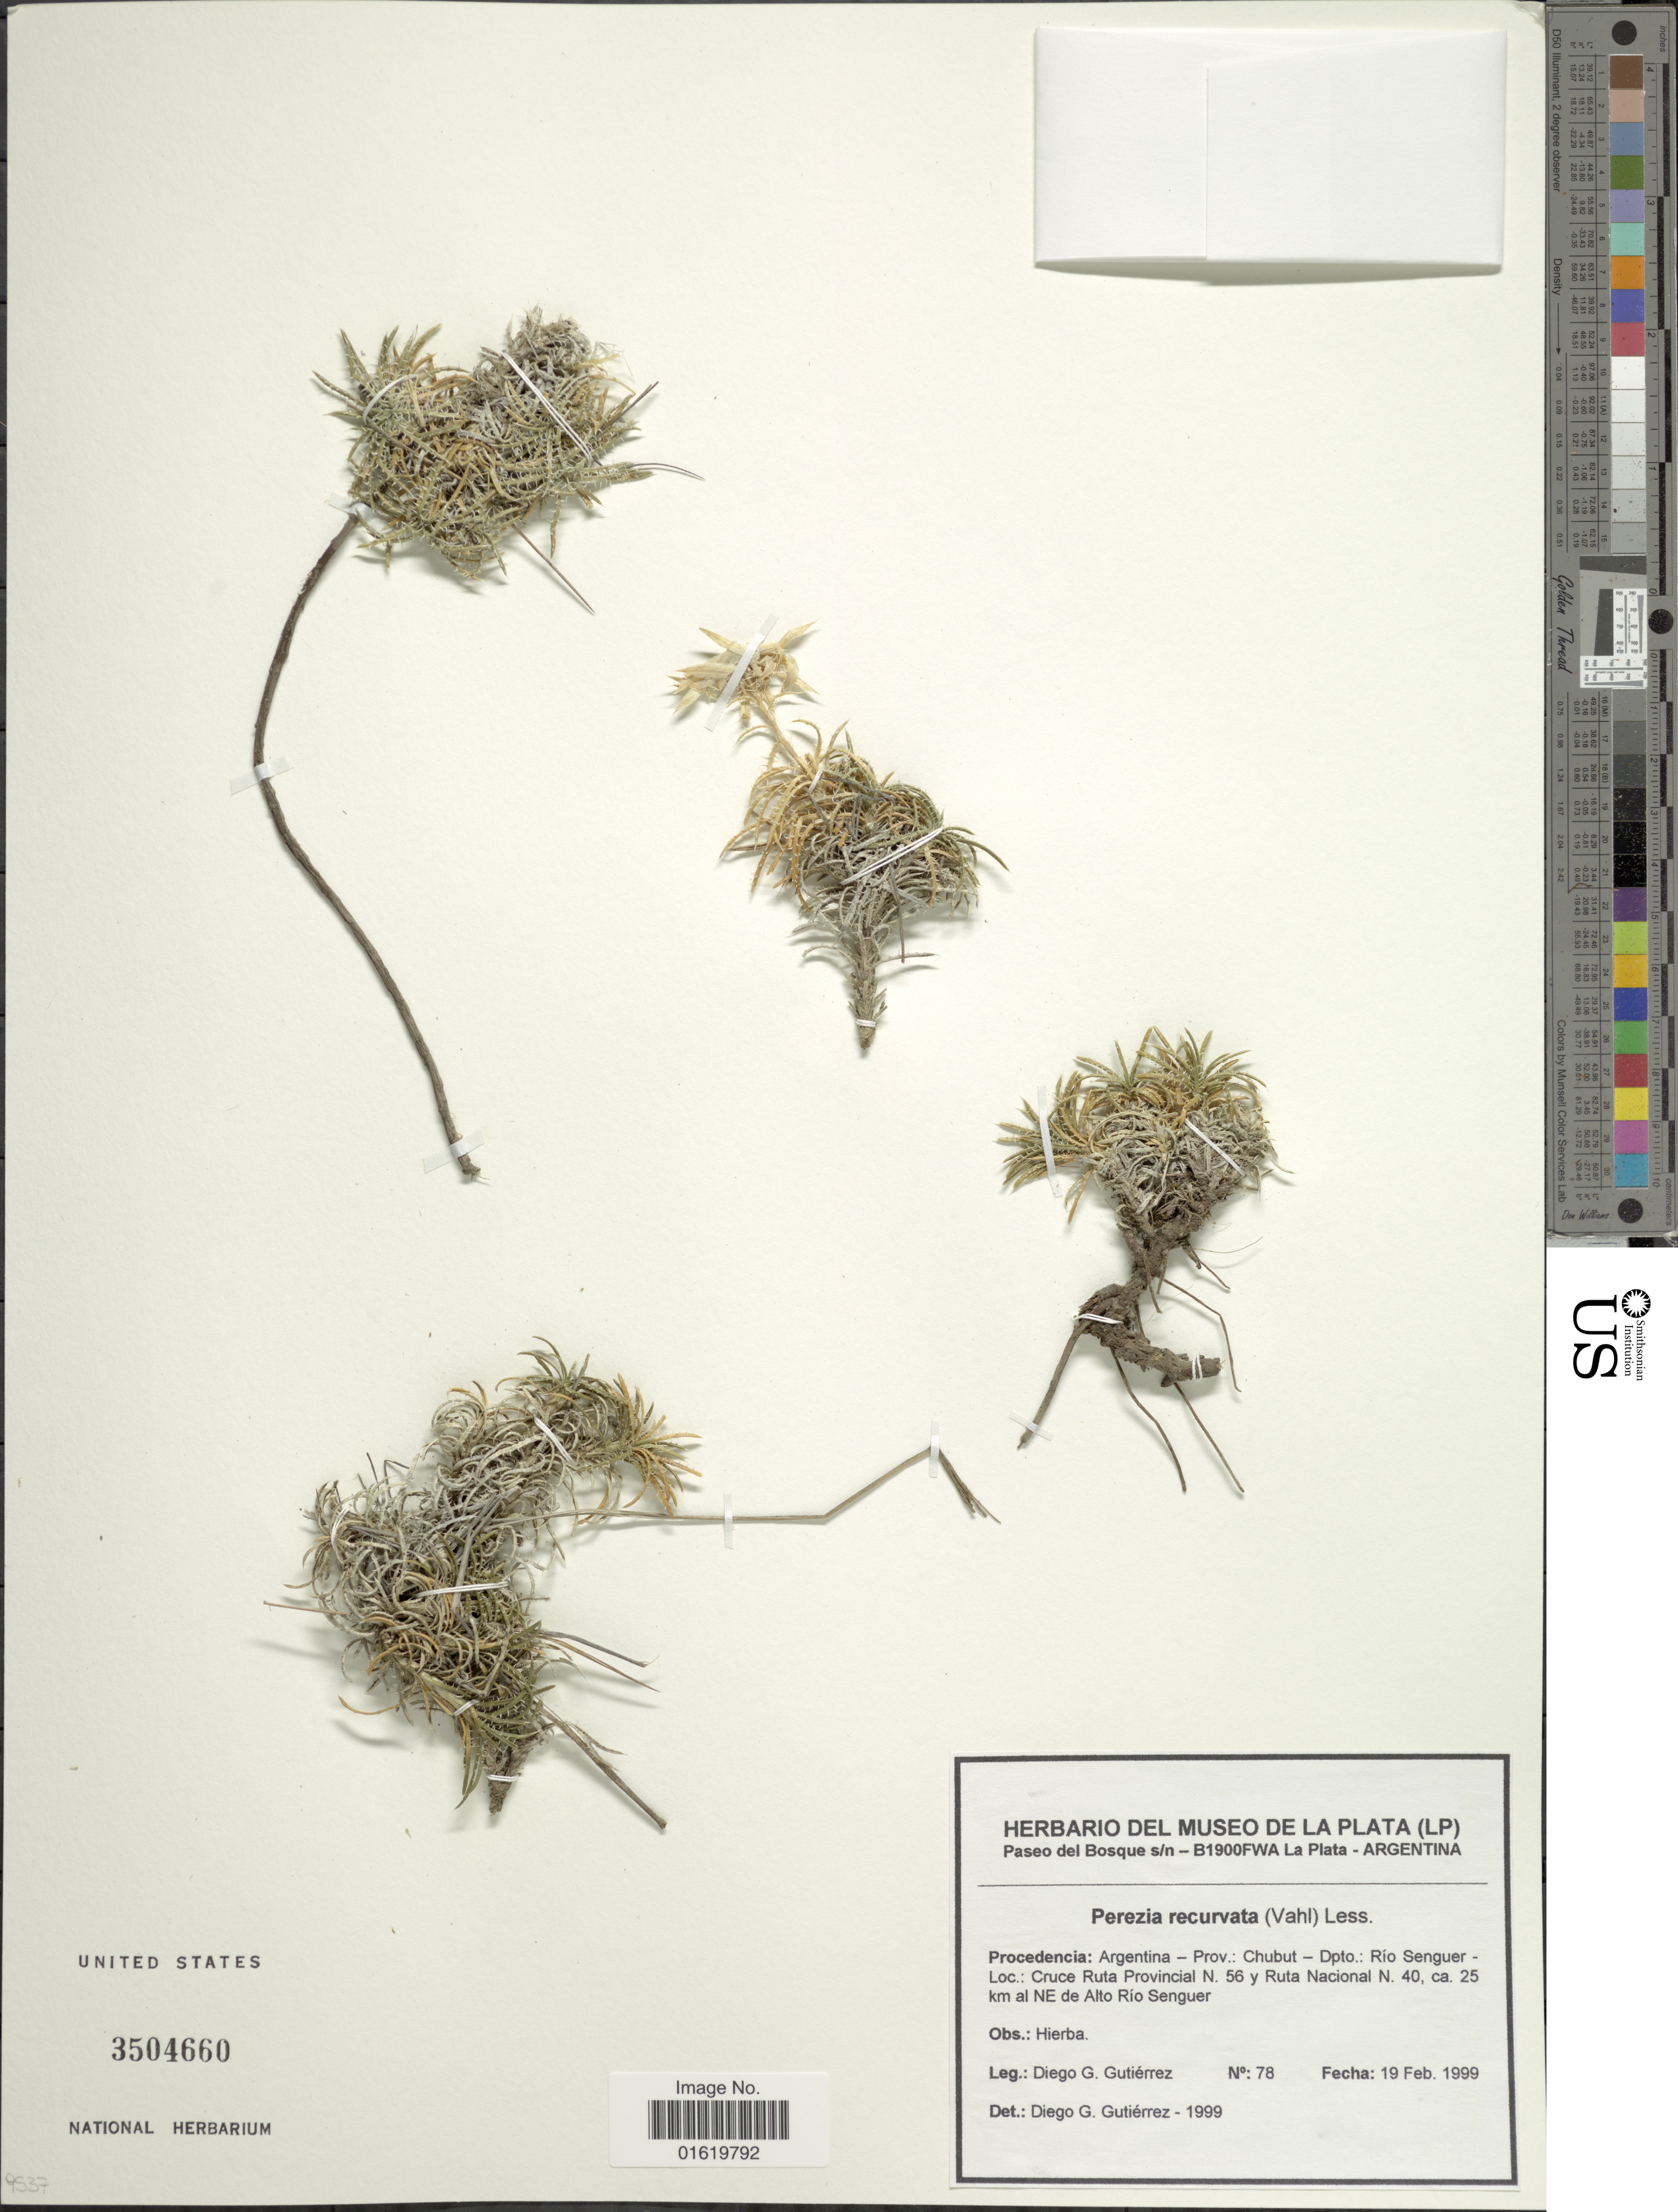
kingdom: Plantae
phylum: Tracheophyta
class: Magnoliopsida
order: Asterales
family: Asteraceae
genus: Perezia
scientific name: Perezia recurvata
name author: Less.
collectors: D. G. Gutiérrez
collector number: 78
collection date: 1999-02-19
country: Argentina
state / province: Chubut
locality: Argentina - Prov.: Chubut - Dpto.: Rio Senguer - Cruce Ruta Provincial N. 56 y Ruta Nacional N. 40, ca. 25 km al NE de Alto Rio Senguer.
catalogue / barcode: US 3504660